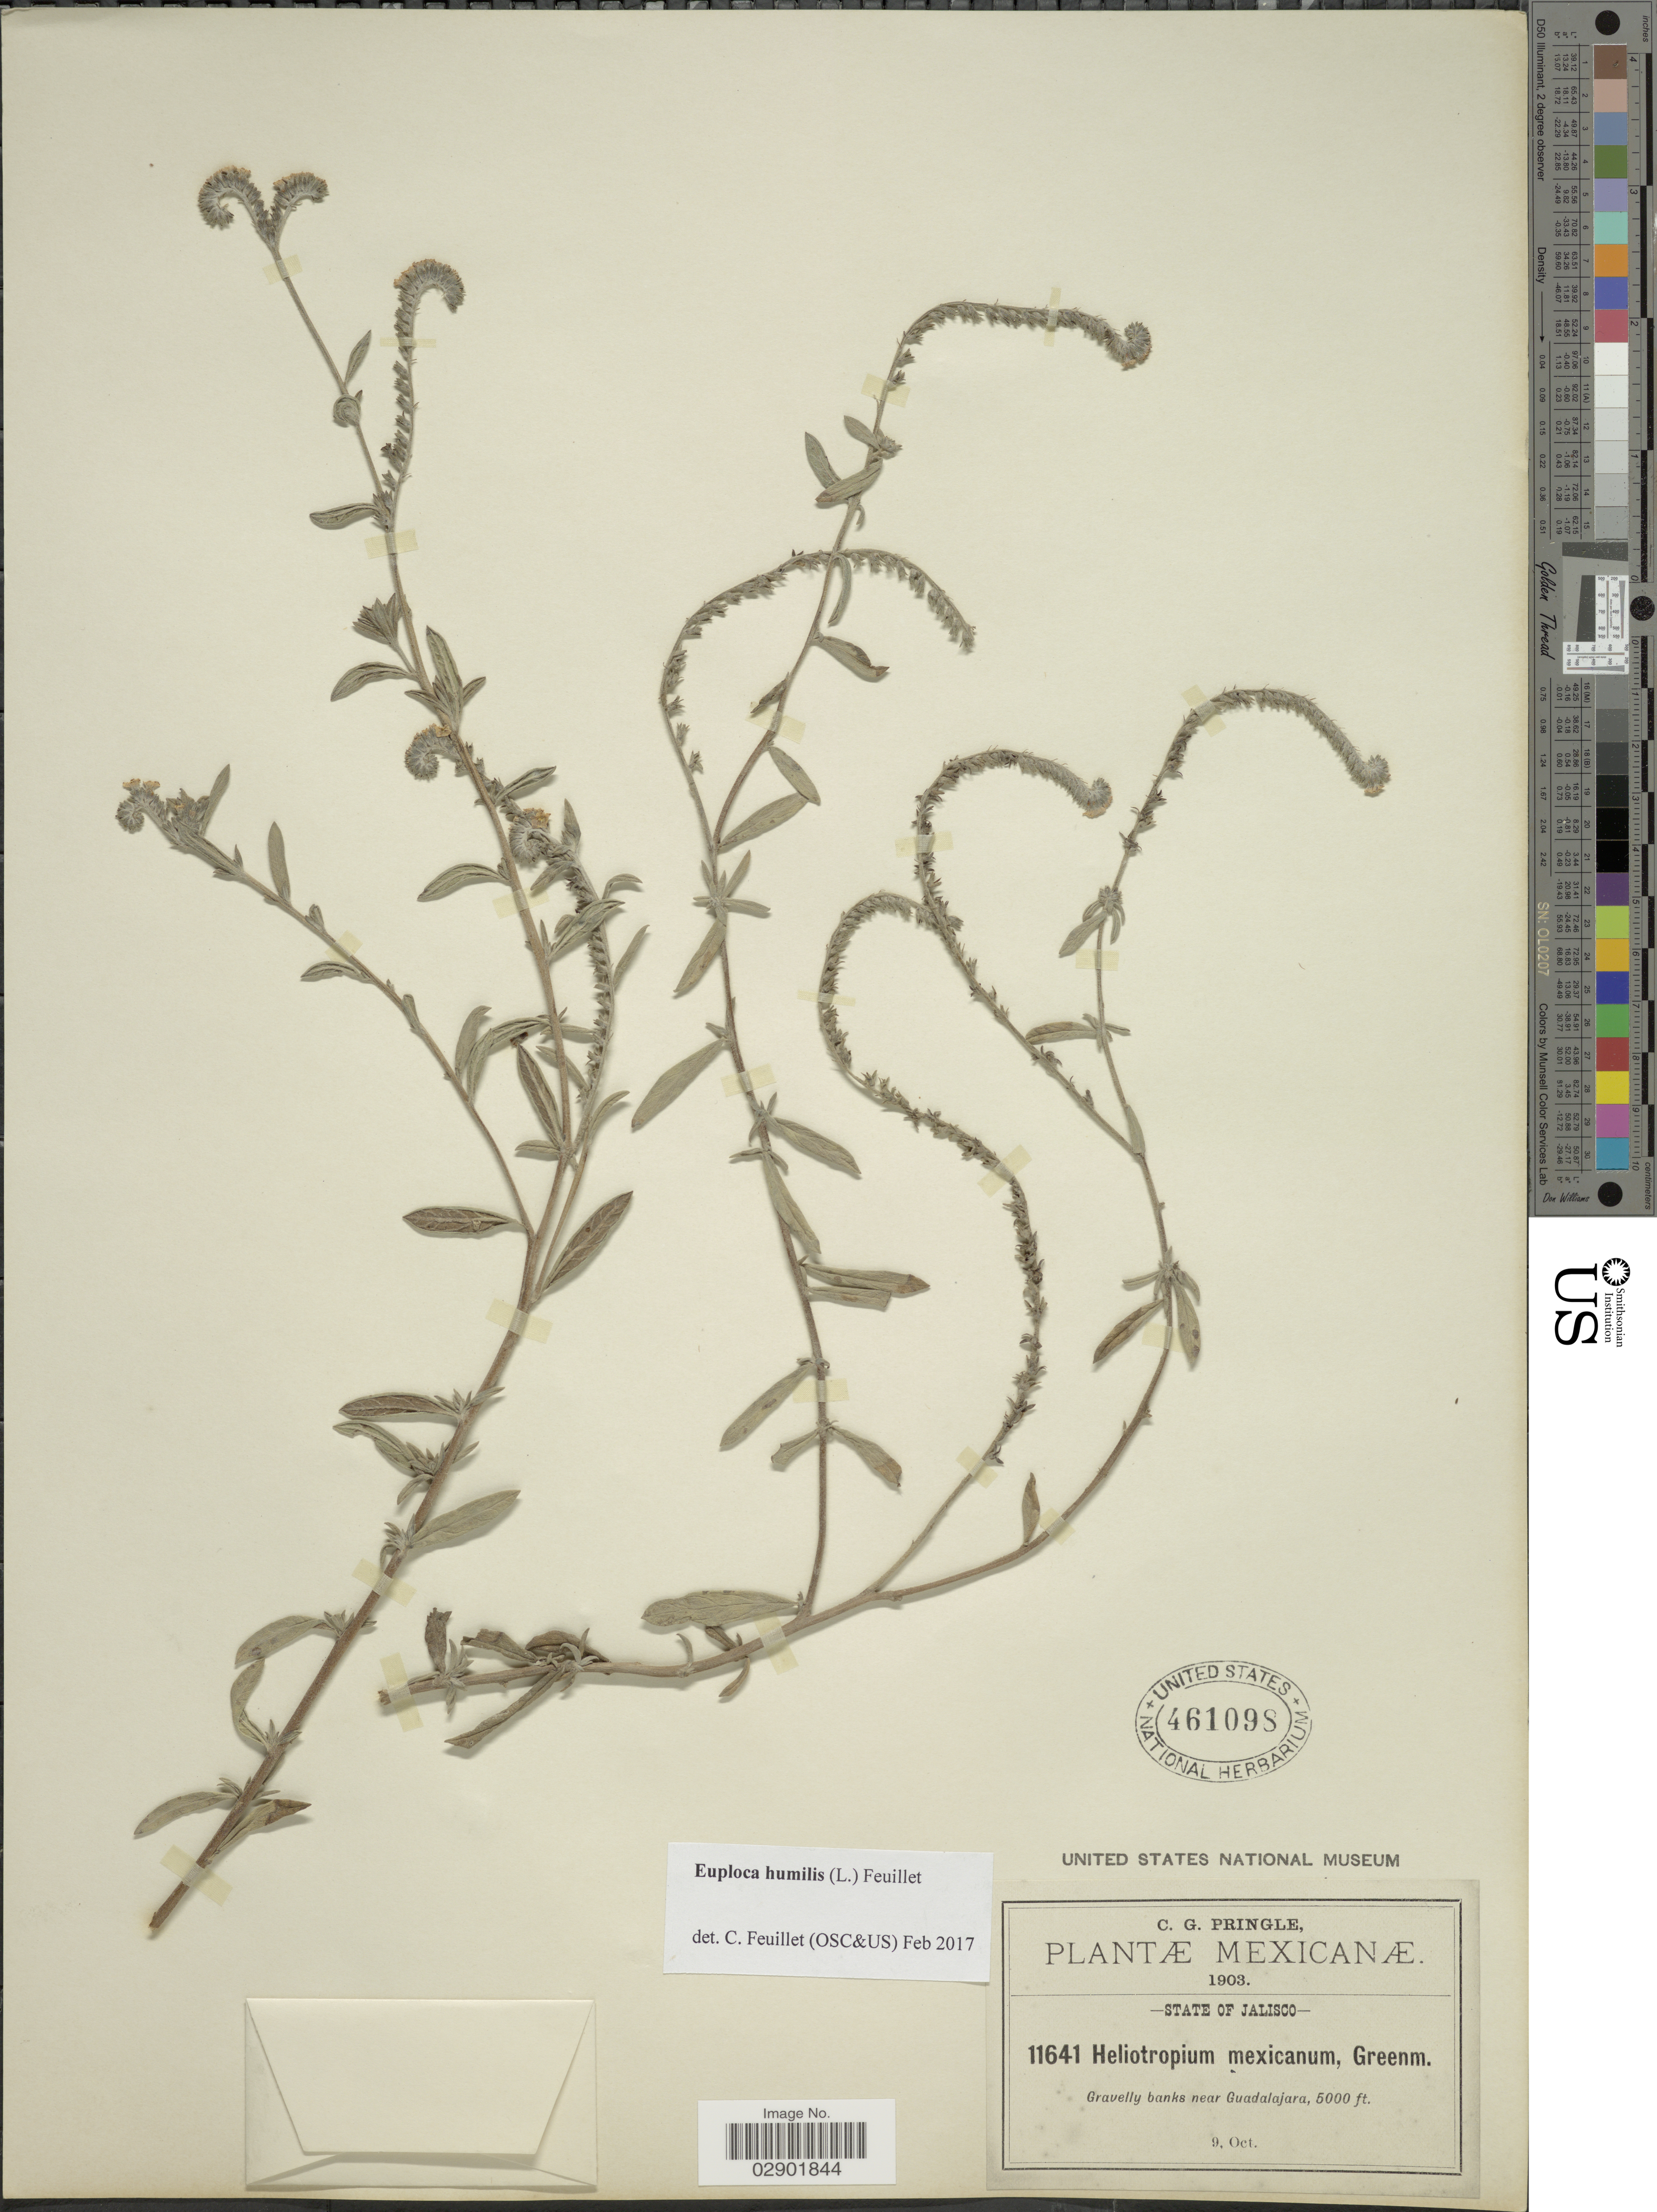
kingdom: Plantae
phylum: Tracheophyta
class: Magnoliopsida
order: Boraginales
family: Heliotropiaceae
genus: Euploca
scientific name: Euploca humilis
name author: (L.) Feuillet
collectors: C. G. Pringle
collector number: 11641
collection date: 1903-10-09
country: Mexico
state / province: Jalisco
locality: Gravelly banks near Guadalajara.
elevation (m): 1524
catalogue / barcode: US 461098